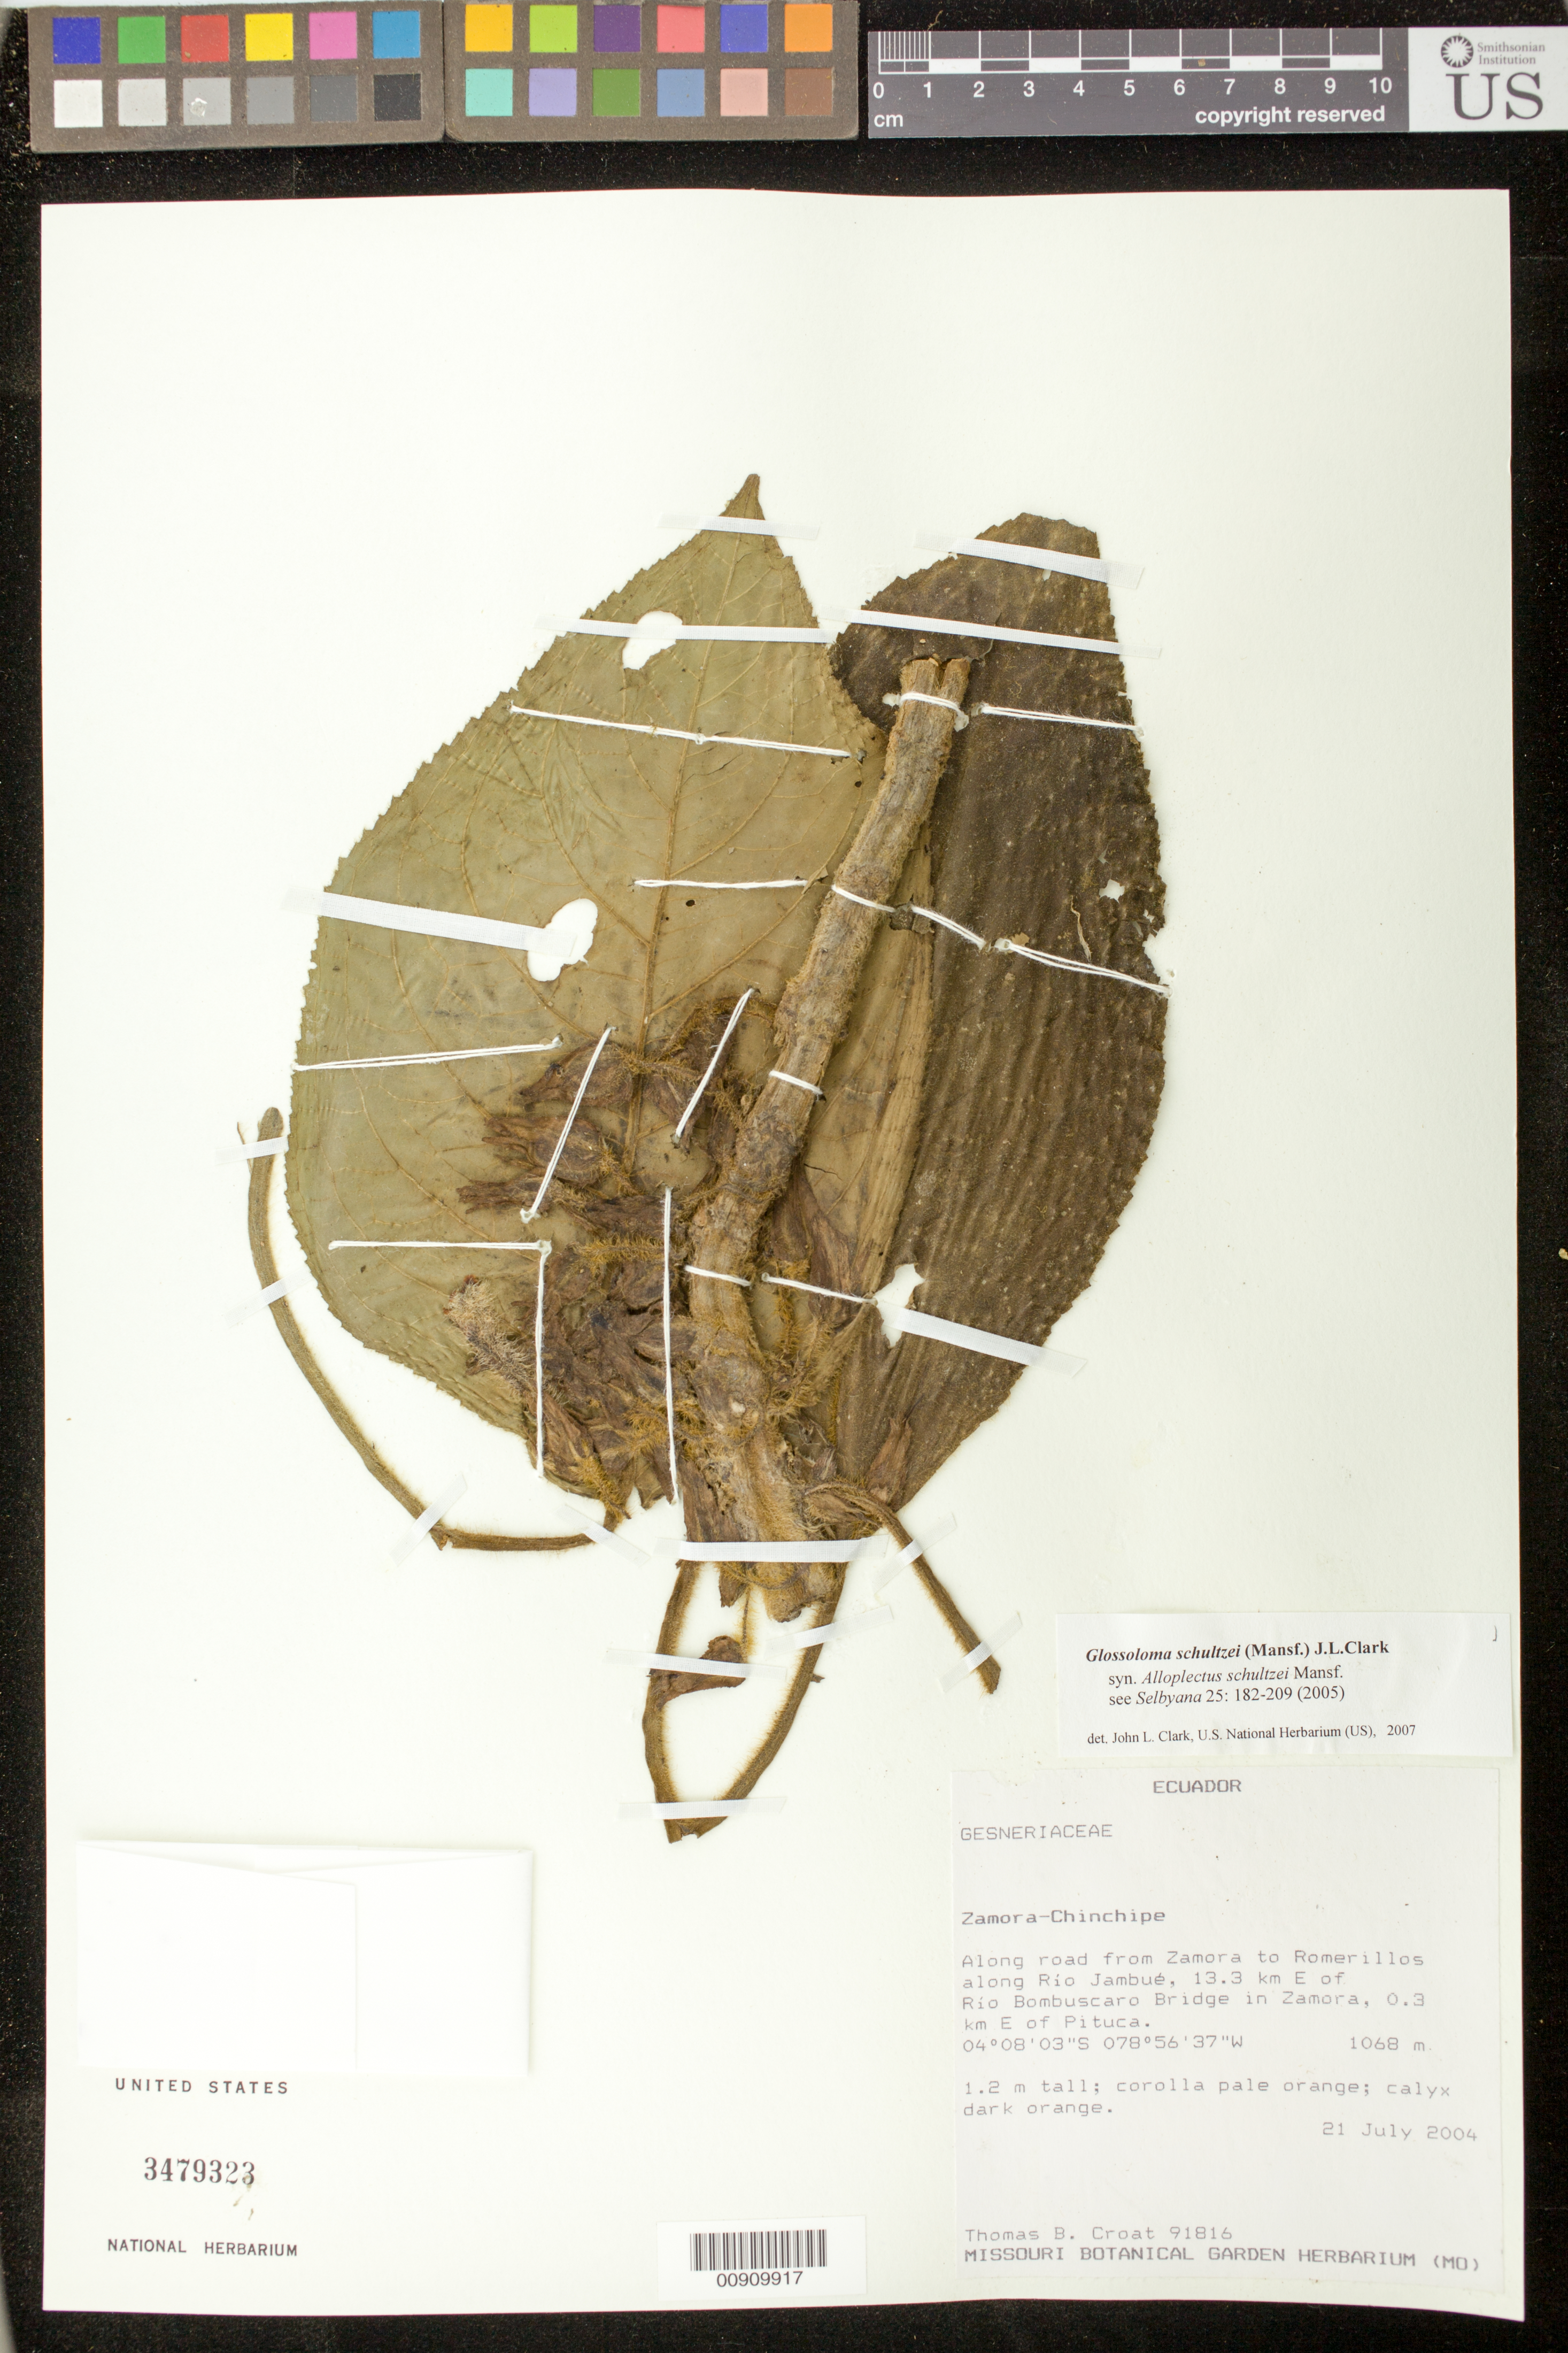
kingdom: Plantae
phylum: Tracheophyta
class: Magnoliopsida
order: Lamiales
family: Gesneriaceae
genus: Glossoloma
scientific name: Glossoloma schultzei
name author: (Mansf.) J.L. Clark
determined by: Clark, J. L., (SEL), The Marie Selby Botanical Garden (UNITED STATES)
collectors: T. B. Croat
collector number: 91816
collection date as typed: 21 Jul 2004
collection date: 2004-07-21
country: Ecuador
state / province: Zamora-Chinchipe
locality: Along road from Zamora to Romerillos along Rio Jambué, 13.3 km E of Rio Bombuscaro Bridge in Zamora, 0.3 km E of Pituca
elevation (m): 1068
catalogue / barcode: US 3479323